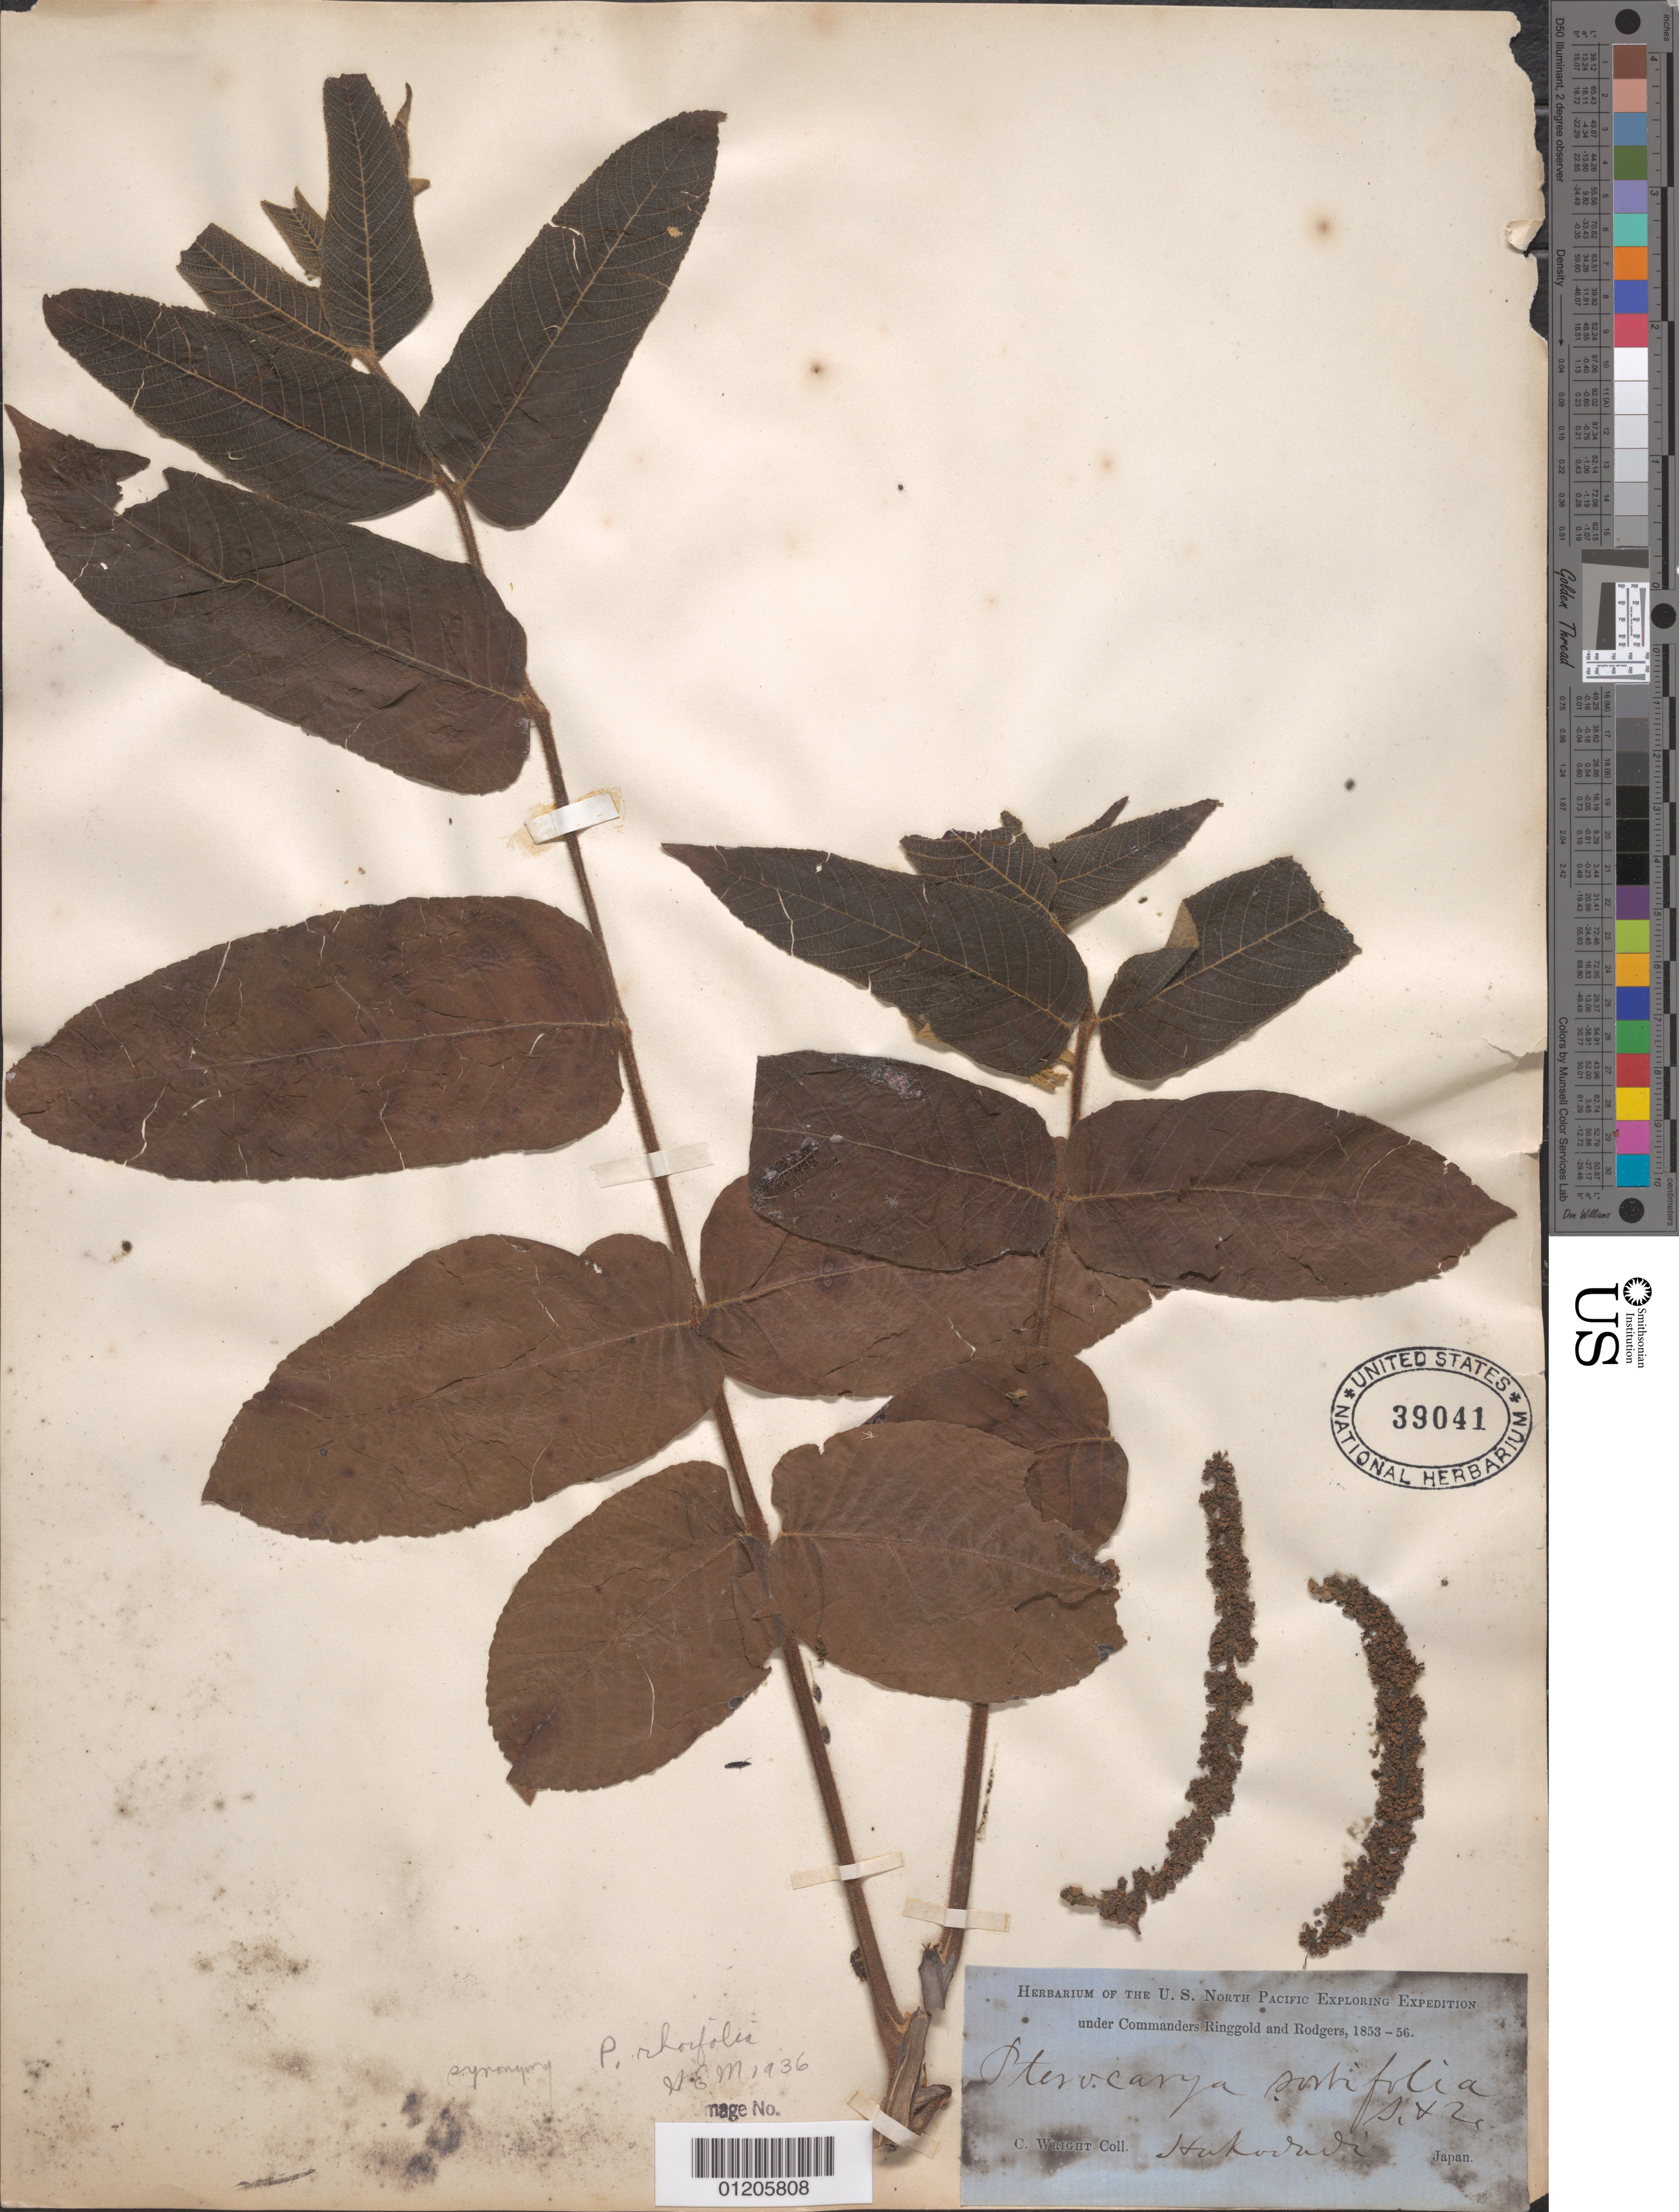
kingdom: Plantae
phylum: Tracheophyta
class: Magnoliopsida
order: Fagales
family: Juglandaceae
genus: Pterocarya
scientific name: Pterocarya sorbifolia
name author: Siebold & Zucc.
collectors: C. Wright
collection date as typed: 1853 to -- --- 1856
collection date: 1853/1856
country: Japan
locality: Hako hadi.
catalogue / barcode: US 39041